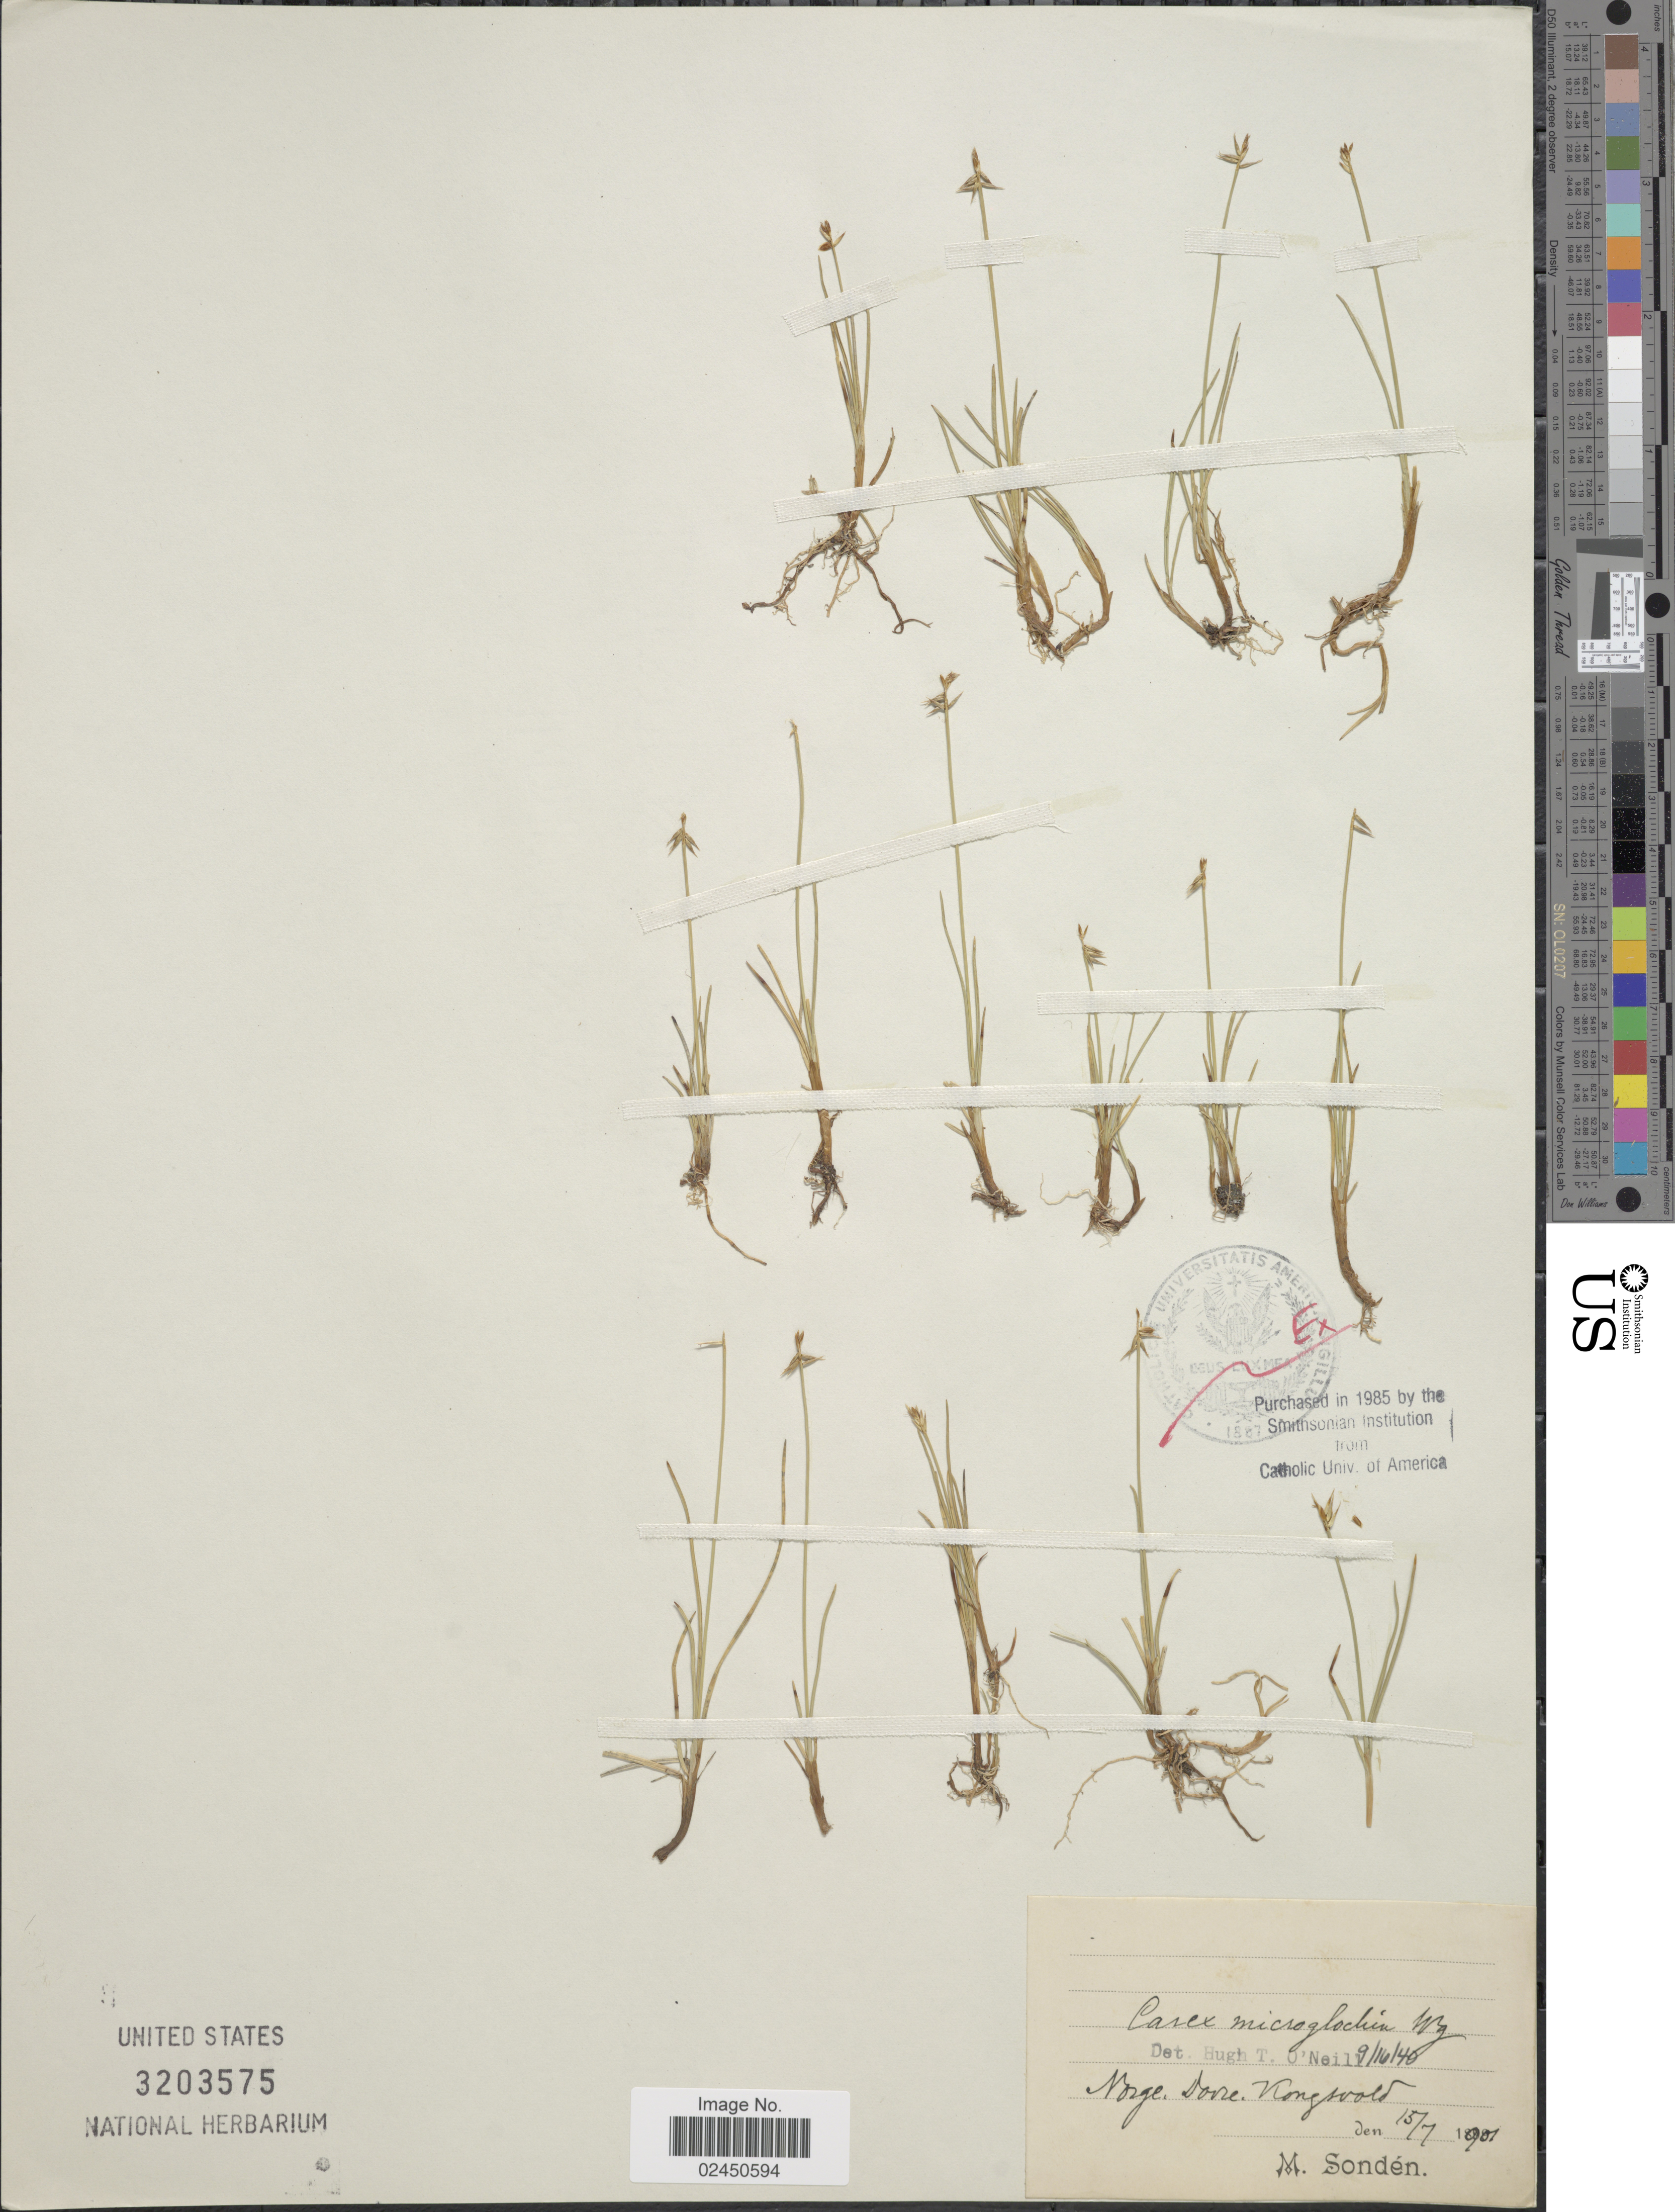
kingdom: Plantae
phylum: Tracheophyta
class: Liliopsida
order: Poales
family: Cyperaceae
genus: Carex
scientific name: Carex microglochin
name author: Wahlenb.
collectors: M. Sondén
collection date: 1901-07-15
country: Norway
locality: Norge. Dovre. Kongsvold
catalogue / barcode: US 3203575